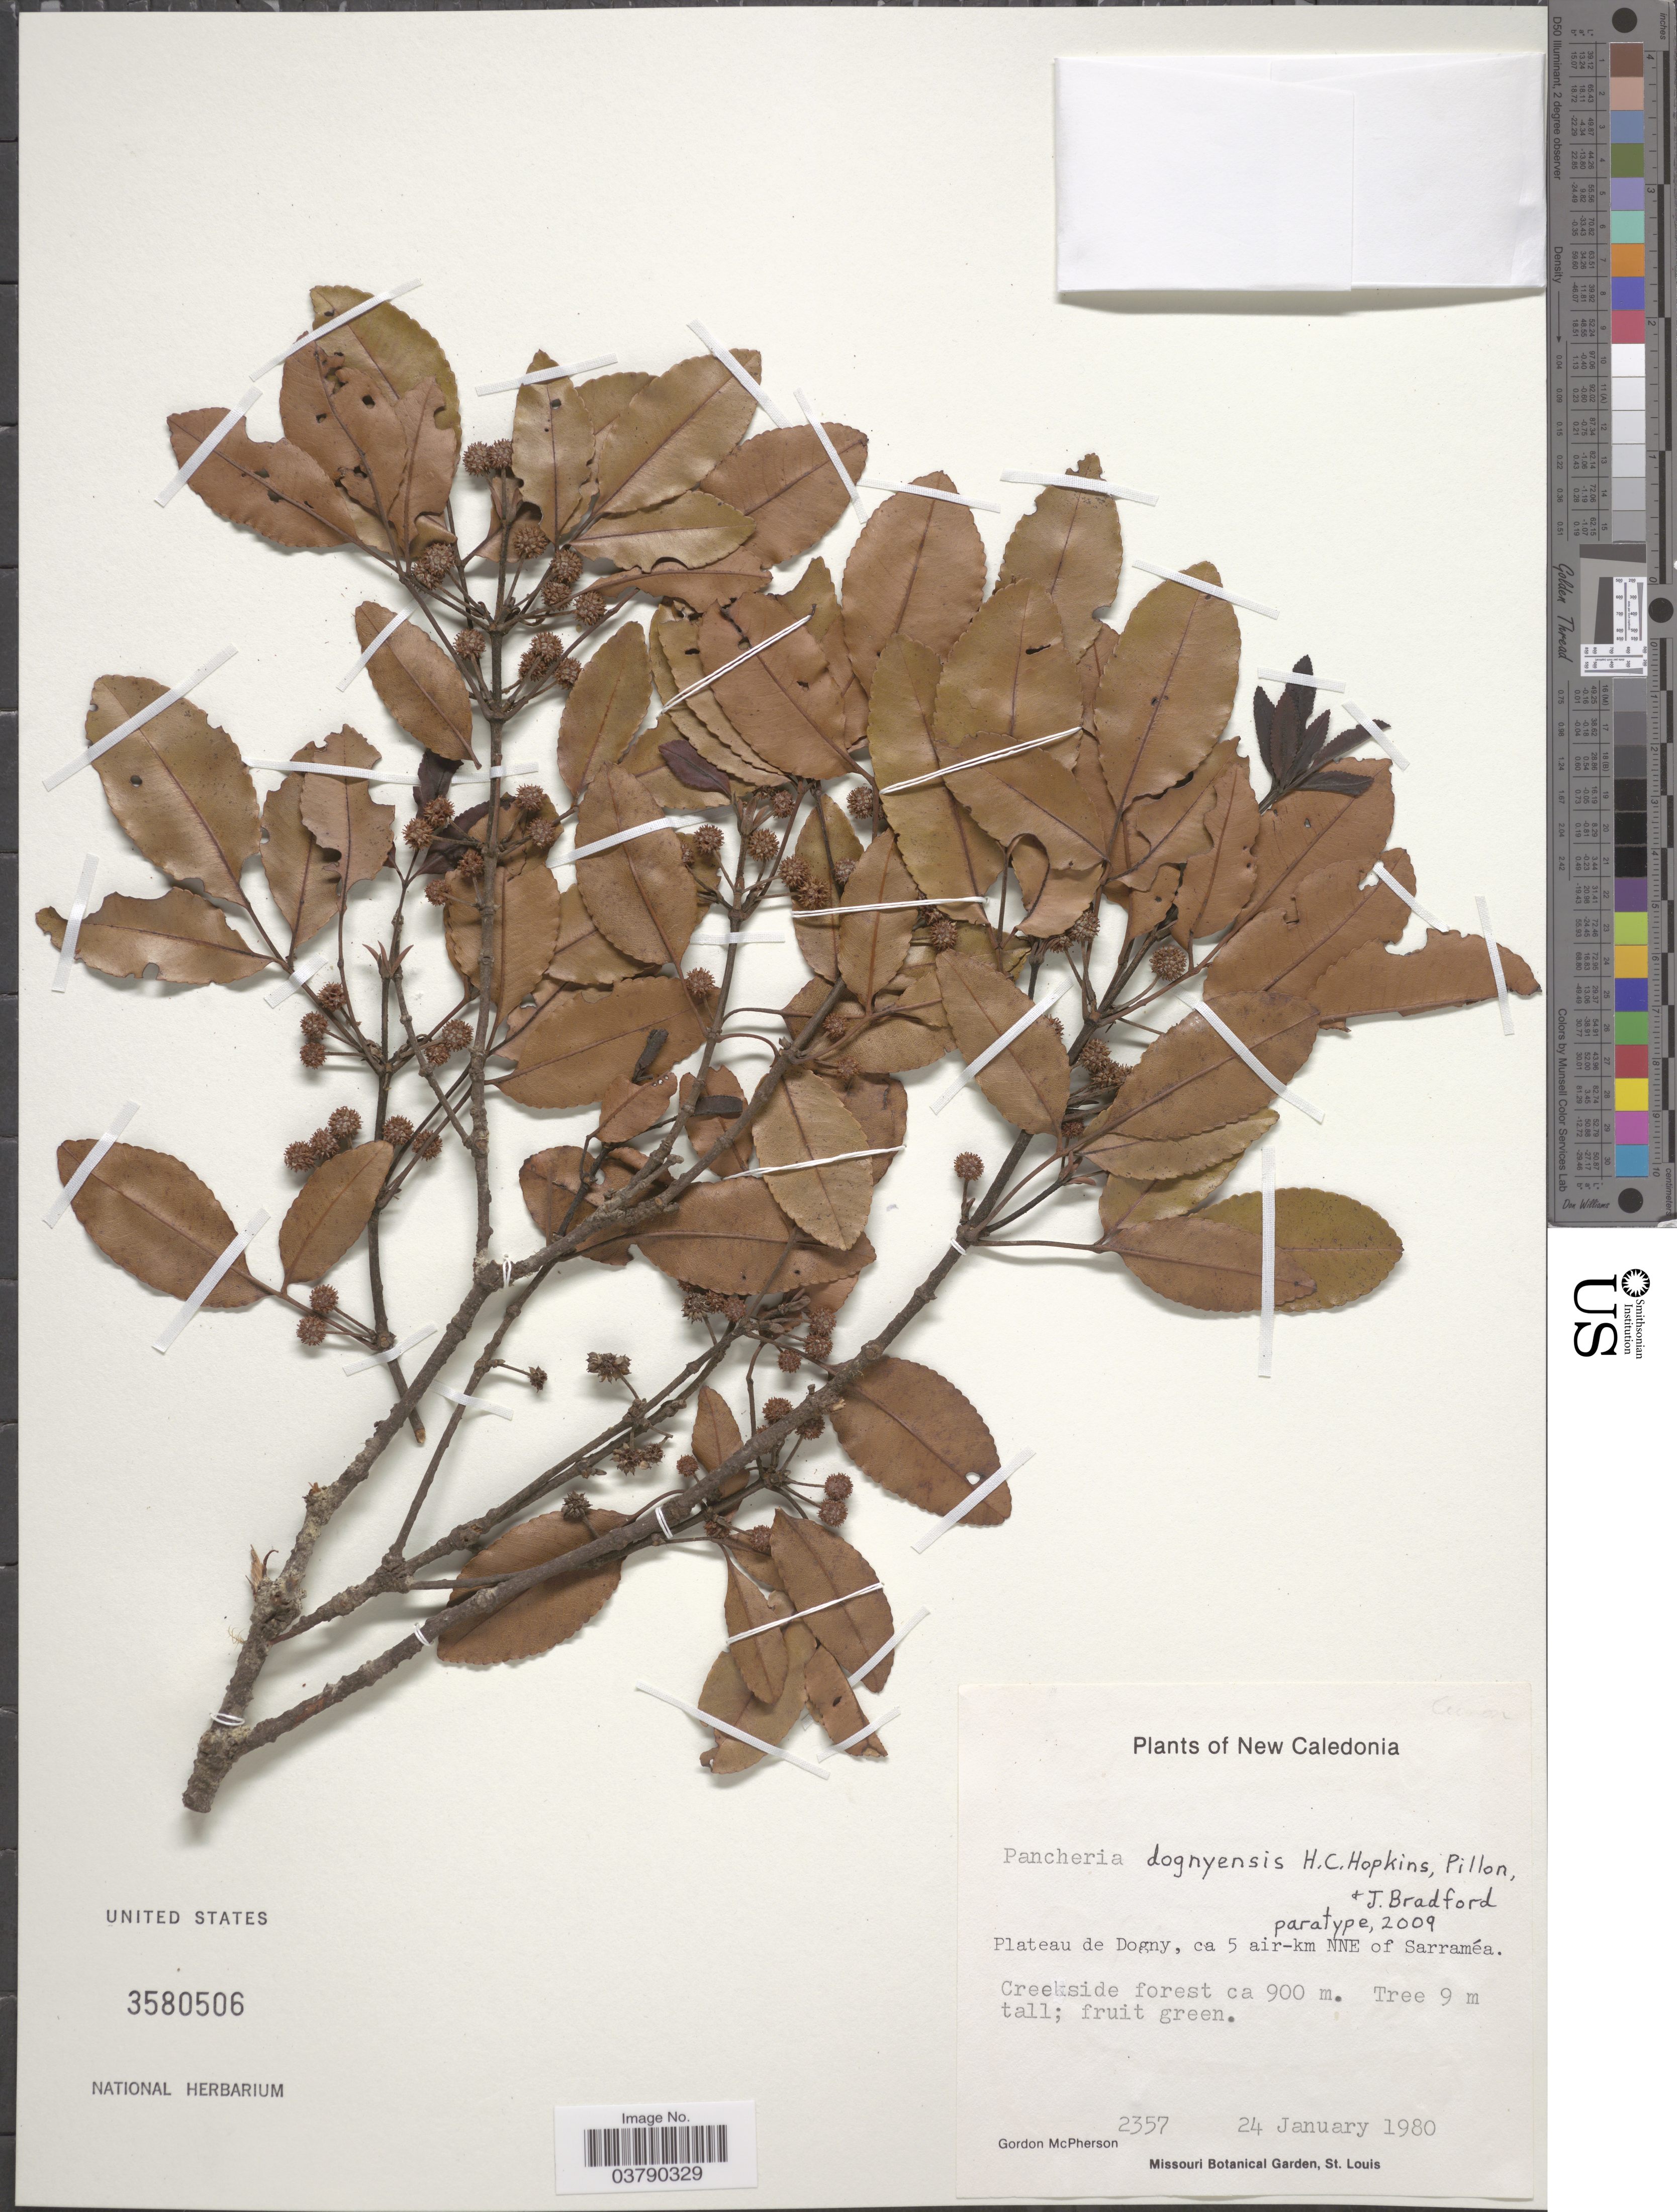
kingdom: Plantae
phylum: Tracheophyta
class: Magnoliopsida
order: Oxalidales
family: Cunoniaceae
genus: Pancheria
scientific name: Pancheria dognyensis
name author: H.C. Hopkins et al.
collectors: G. McPherson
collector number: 2357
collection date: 1980-01-24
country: New Caledonia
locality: Plateau de Dogny, ca 5 air-km NNE of Sarraméa. Creekside forest.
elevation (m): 900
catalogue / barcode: US 3580506